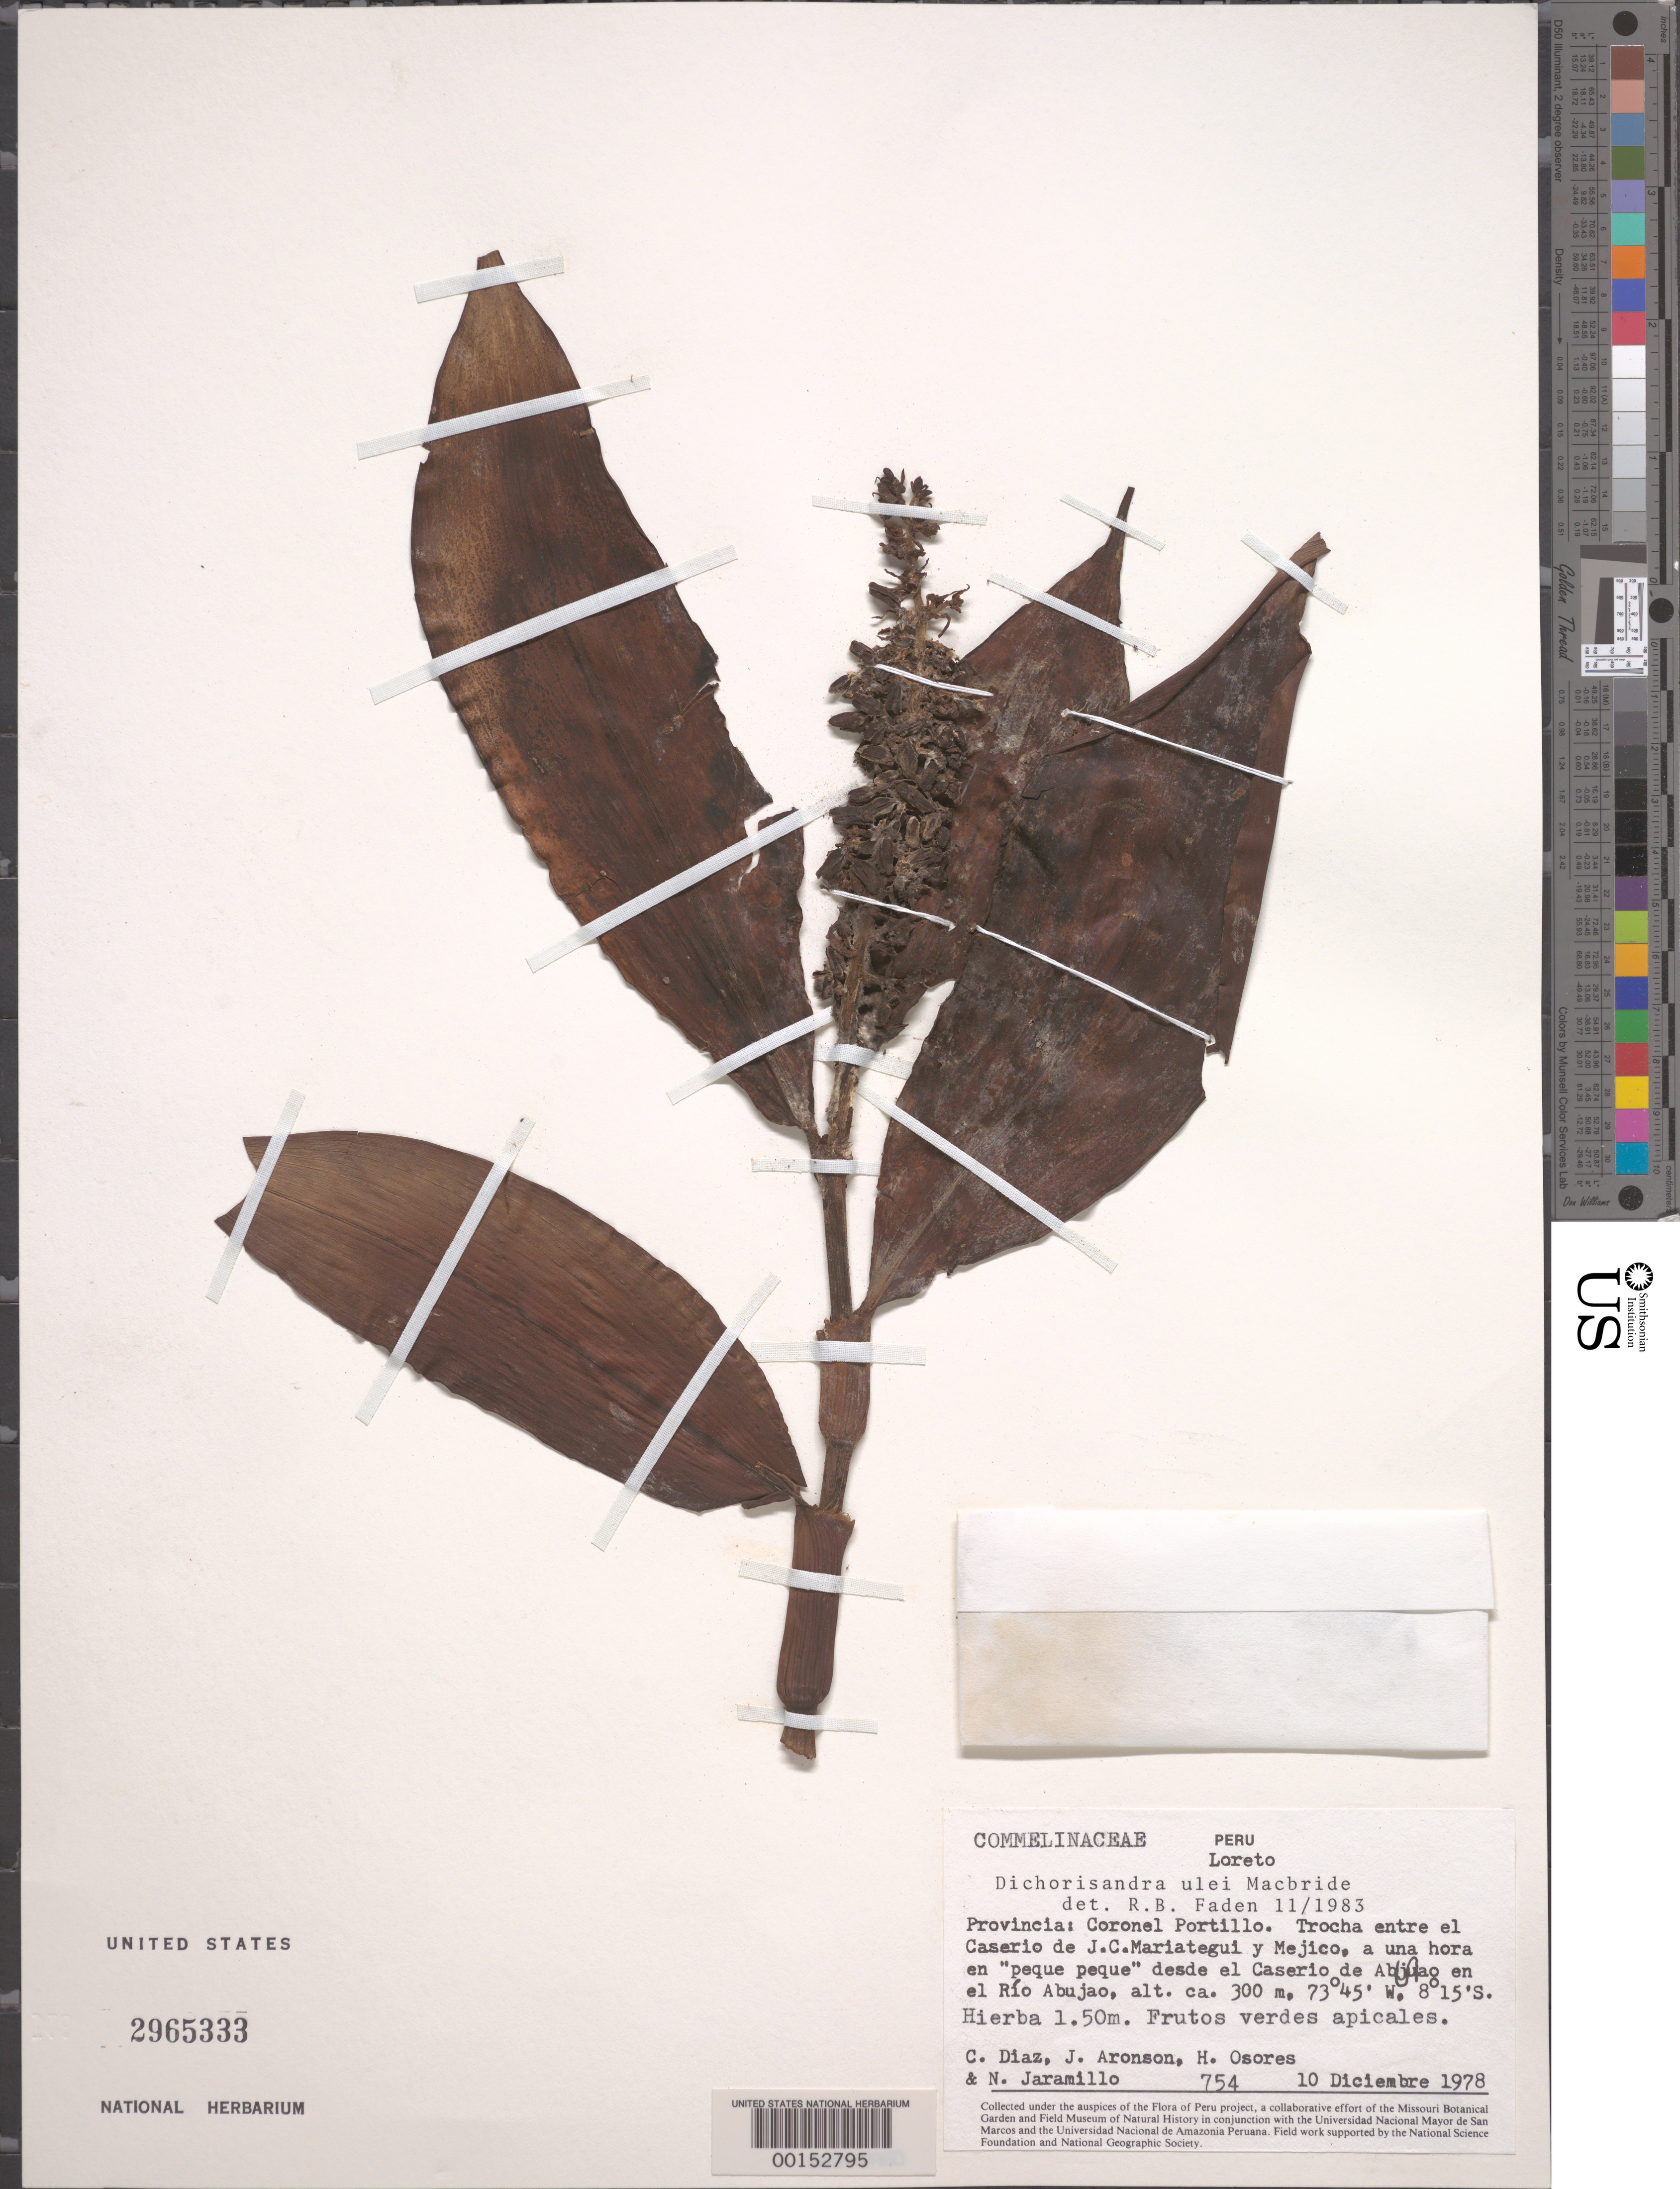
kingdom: Plantae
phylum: Tracheophyta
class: Liliopsida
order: Commelinales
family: Commelinaceae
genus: Dichorisandra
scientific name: Dichorisandra ulei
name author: J.F. Macbr.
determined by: Faden, Robert B., (US), Smithsonian Institution - National Museum of Natural History (UNITED STATES)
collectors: C. Díaz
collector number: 754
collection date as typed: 10 Dec 1978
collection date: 1978-12-10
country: Peru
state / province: Loreto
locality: Coronel Portillo Prov. [?], between El Caserío de J. C. Mariátegui and Mejico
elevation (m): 300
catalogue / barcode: US 2965333